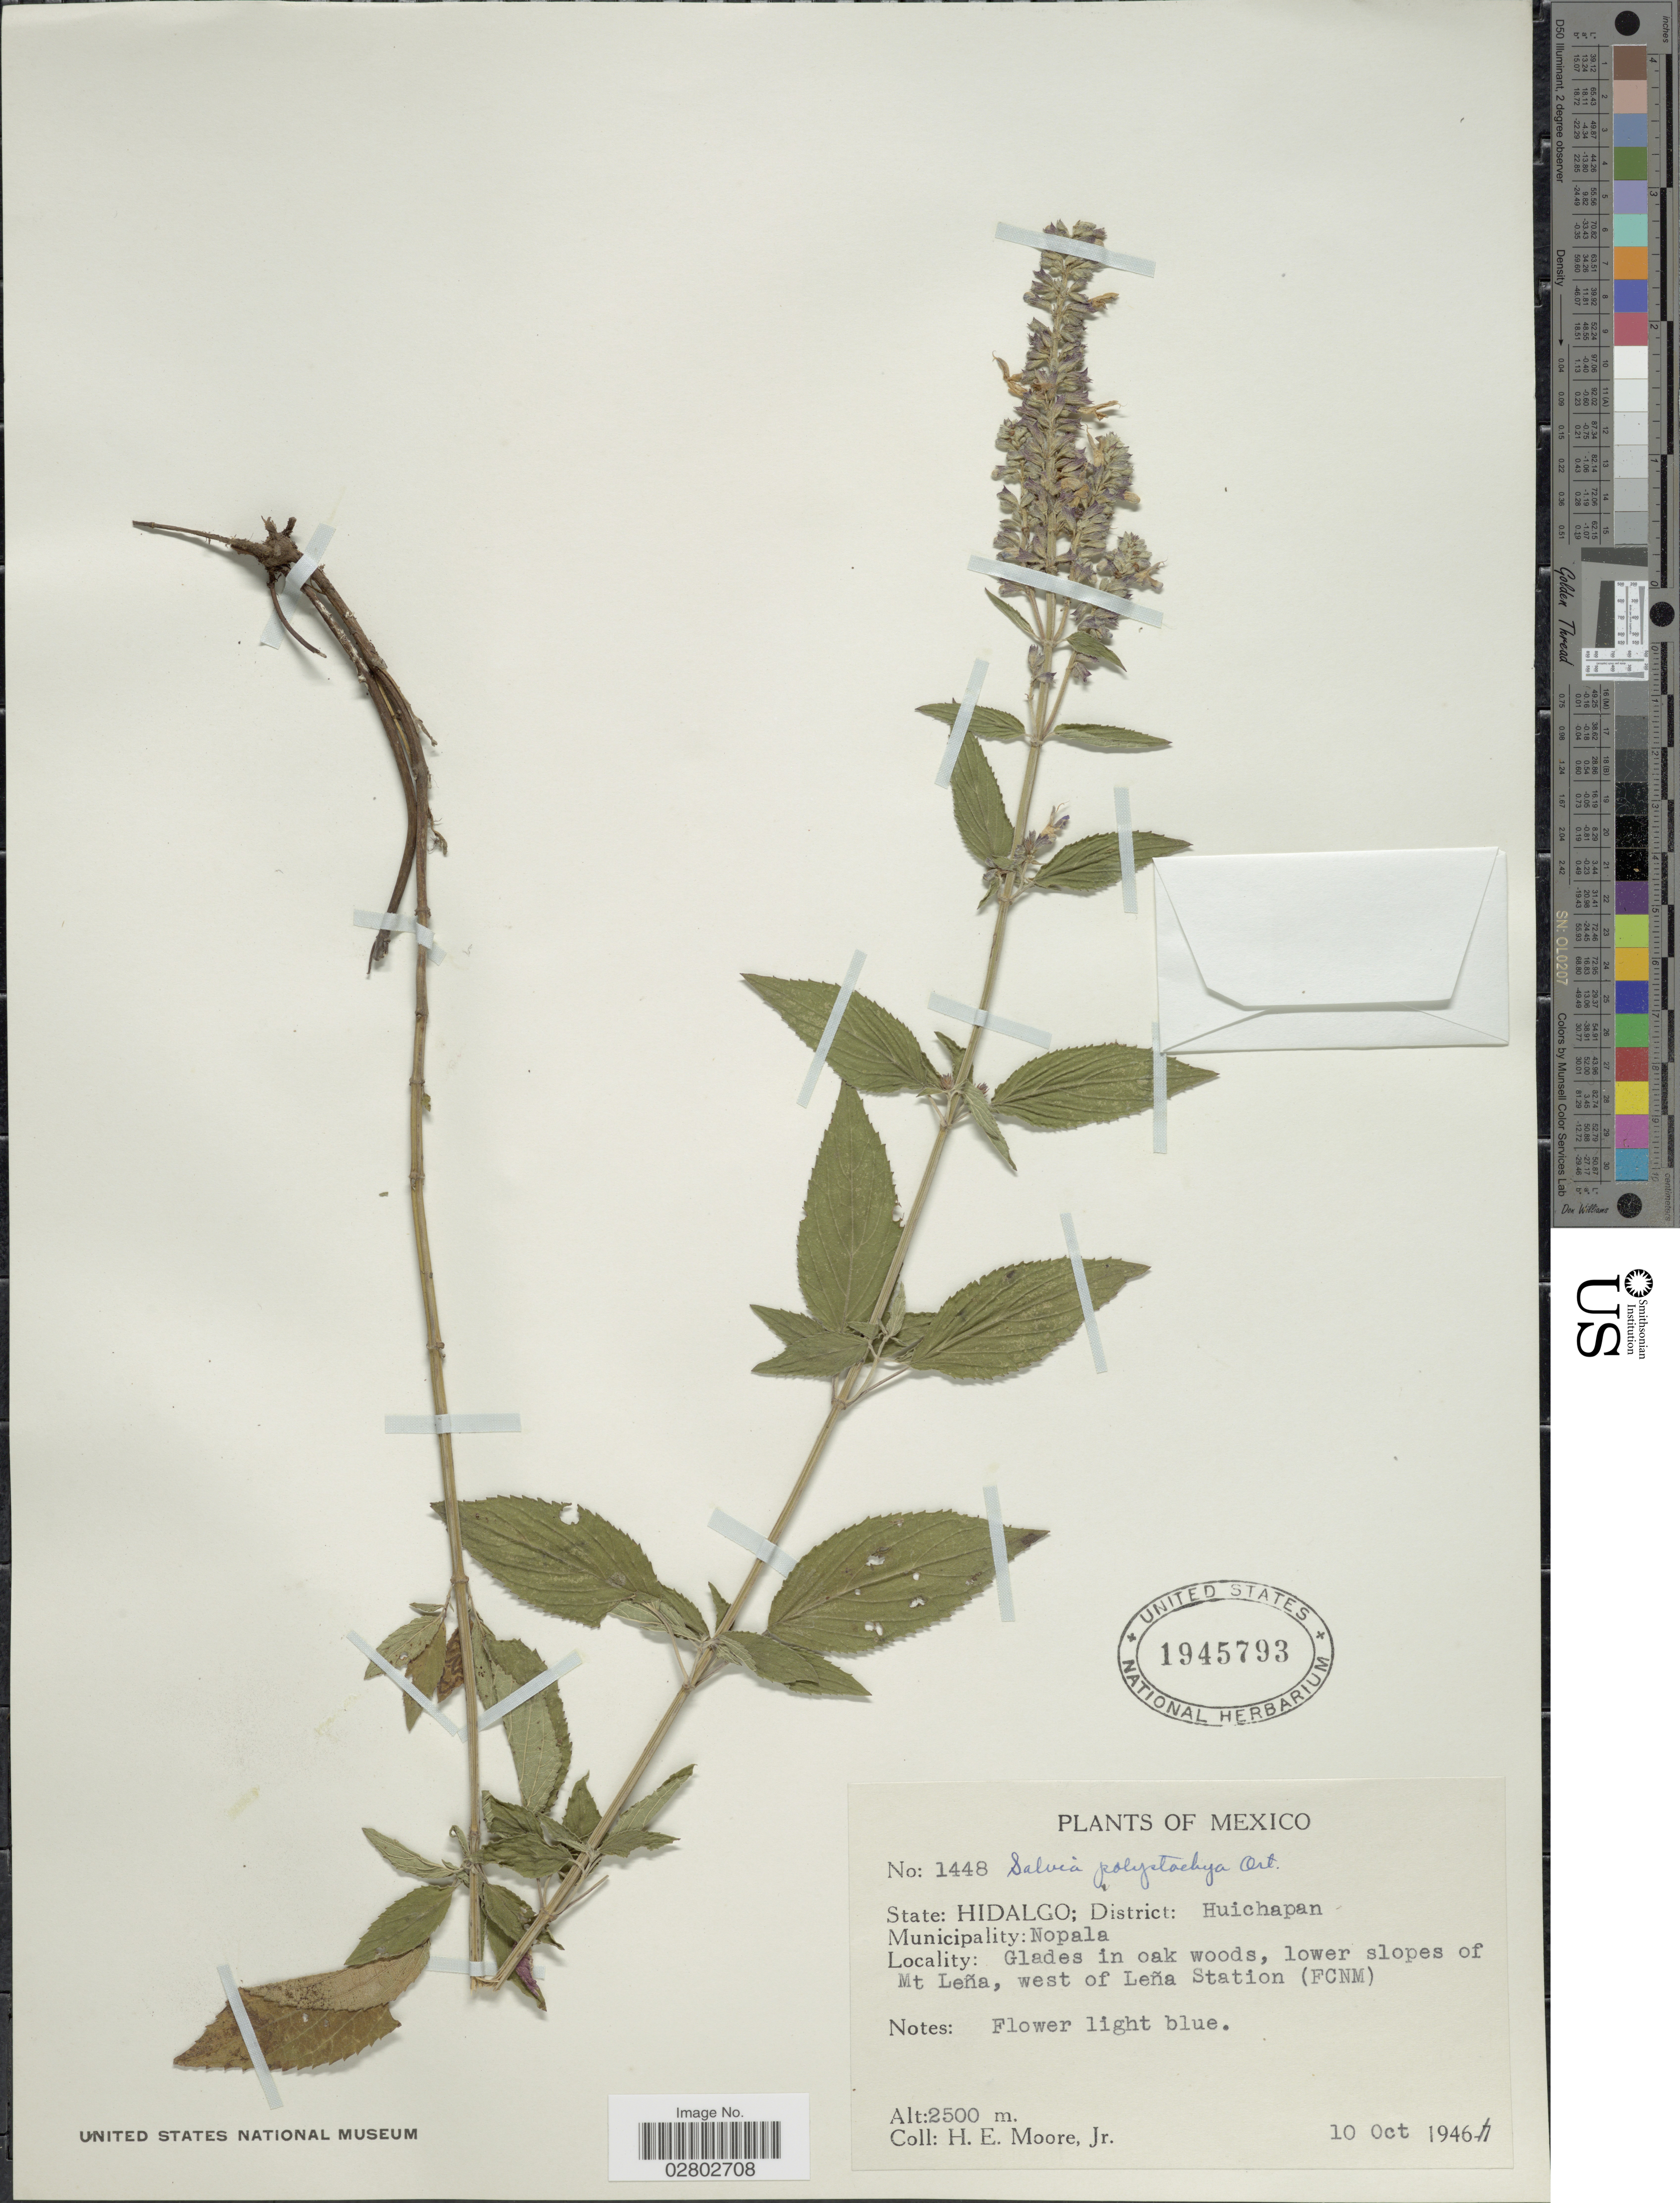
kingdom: Plantae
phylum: Tracheophyta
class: Magnoliopsida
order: Lamiales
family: Lamiaceae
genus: Salvia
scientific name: Salvia polystachya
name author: Cav.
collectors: H. Moore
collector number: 1448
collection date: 1946-10-10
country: Mexico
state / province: Hidalgo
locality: District: Huichapan. Municipality: Nopala. Lower slopes of Mt Leña, west of Leña Station (FCNM).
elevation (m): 2500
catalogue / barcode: US 1945793